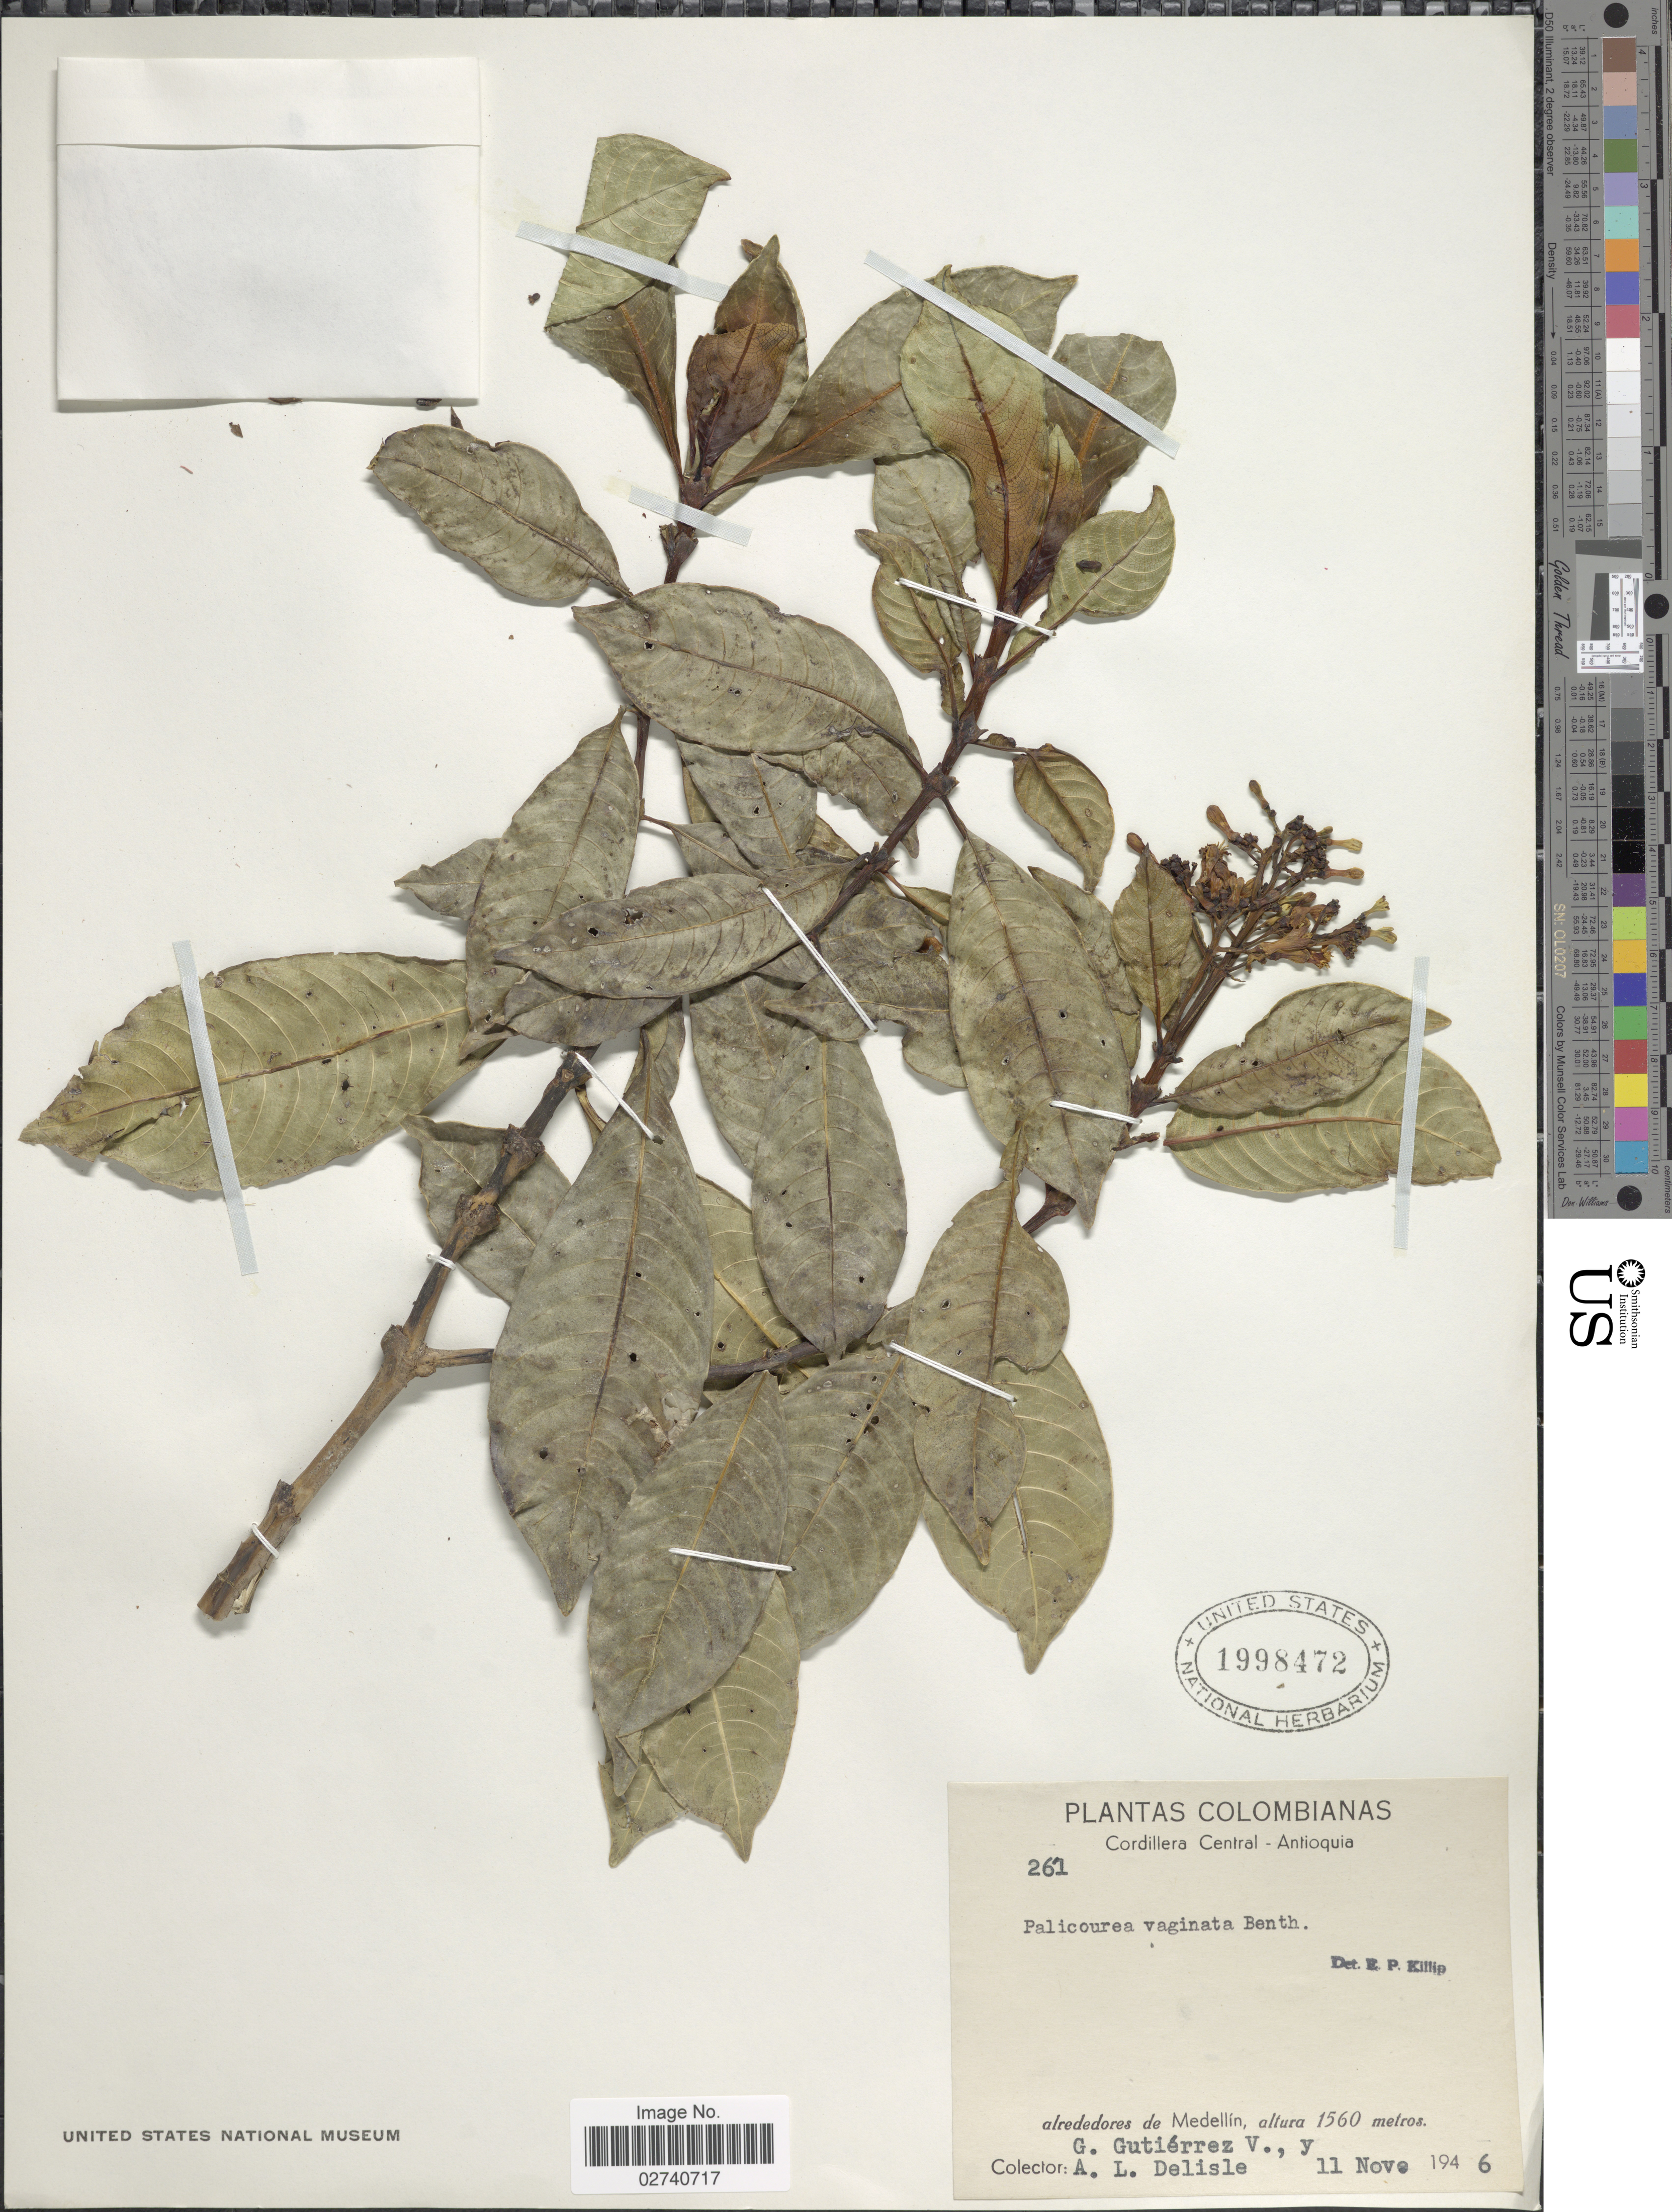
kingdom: Plantae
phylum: Tracheophyta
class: Magnoliopsida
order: Gentianales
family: Rubiaceae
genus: Palicourea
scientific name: Palicourea vaginata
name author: Benth.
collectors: G. Gutiérrez V. & A. Delisle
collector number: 261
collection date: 1946-11-11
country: Colombia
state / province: Antioquia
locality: Cordillera Central. alrededores de Medellin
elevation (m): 1560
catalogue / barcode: US 1998472